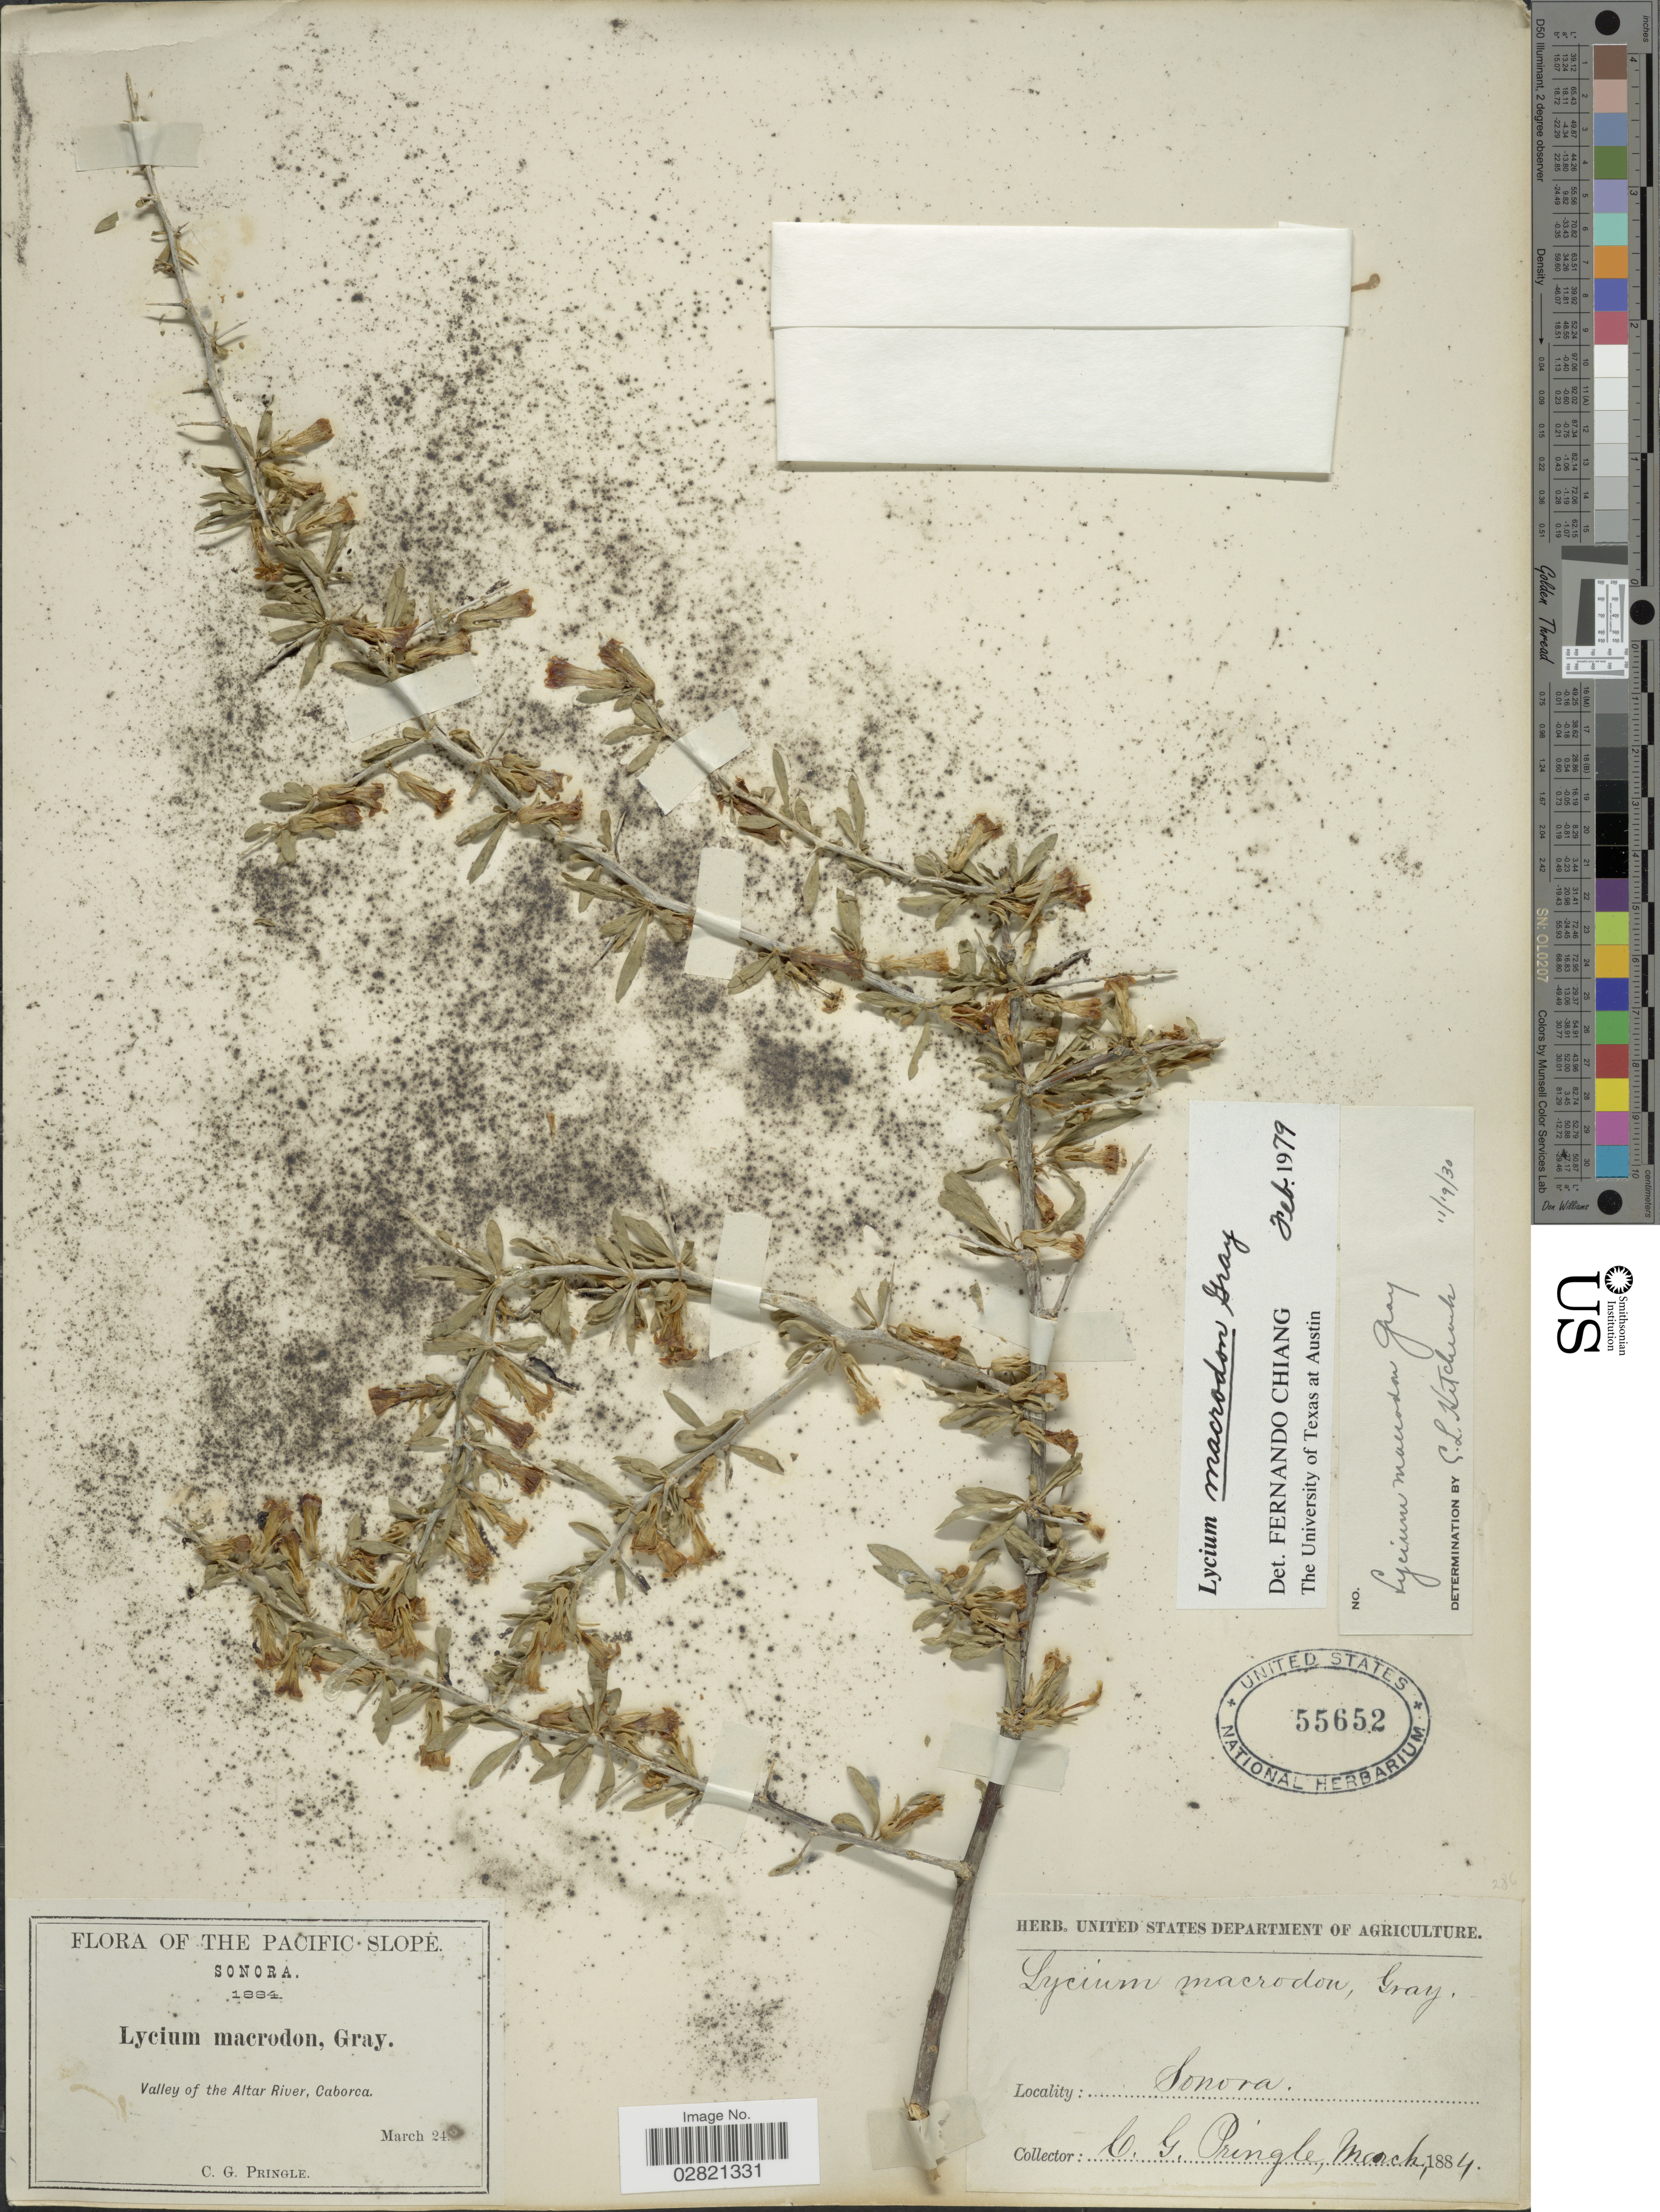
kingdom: Plantae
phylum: Tracheophyta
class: Magnoliopsida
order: Solanales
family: Solanaceae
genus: Lycium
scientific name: Lycium macrodon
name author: A. Gray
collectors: C. G. Pringle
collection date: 1884-03-24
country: Mexico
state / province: Sonora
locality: The Pacific Slope, Valley of the Altar River, Caborca.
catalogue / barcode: US 55652